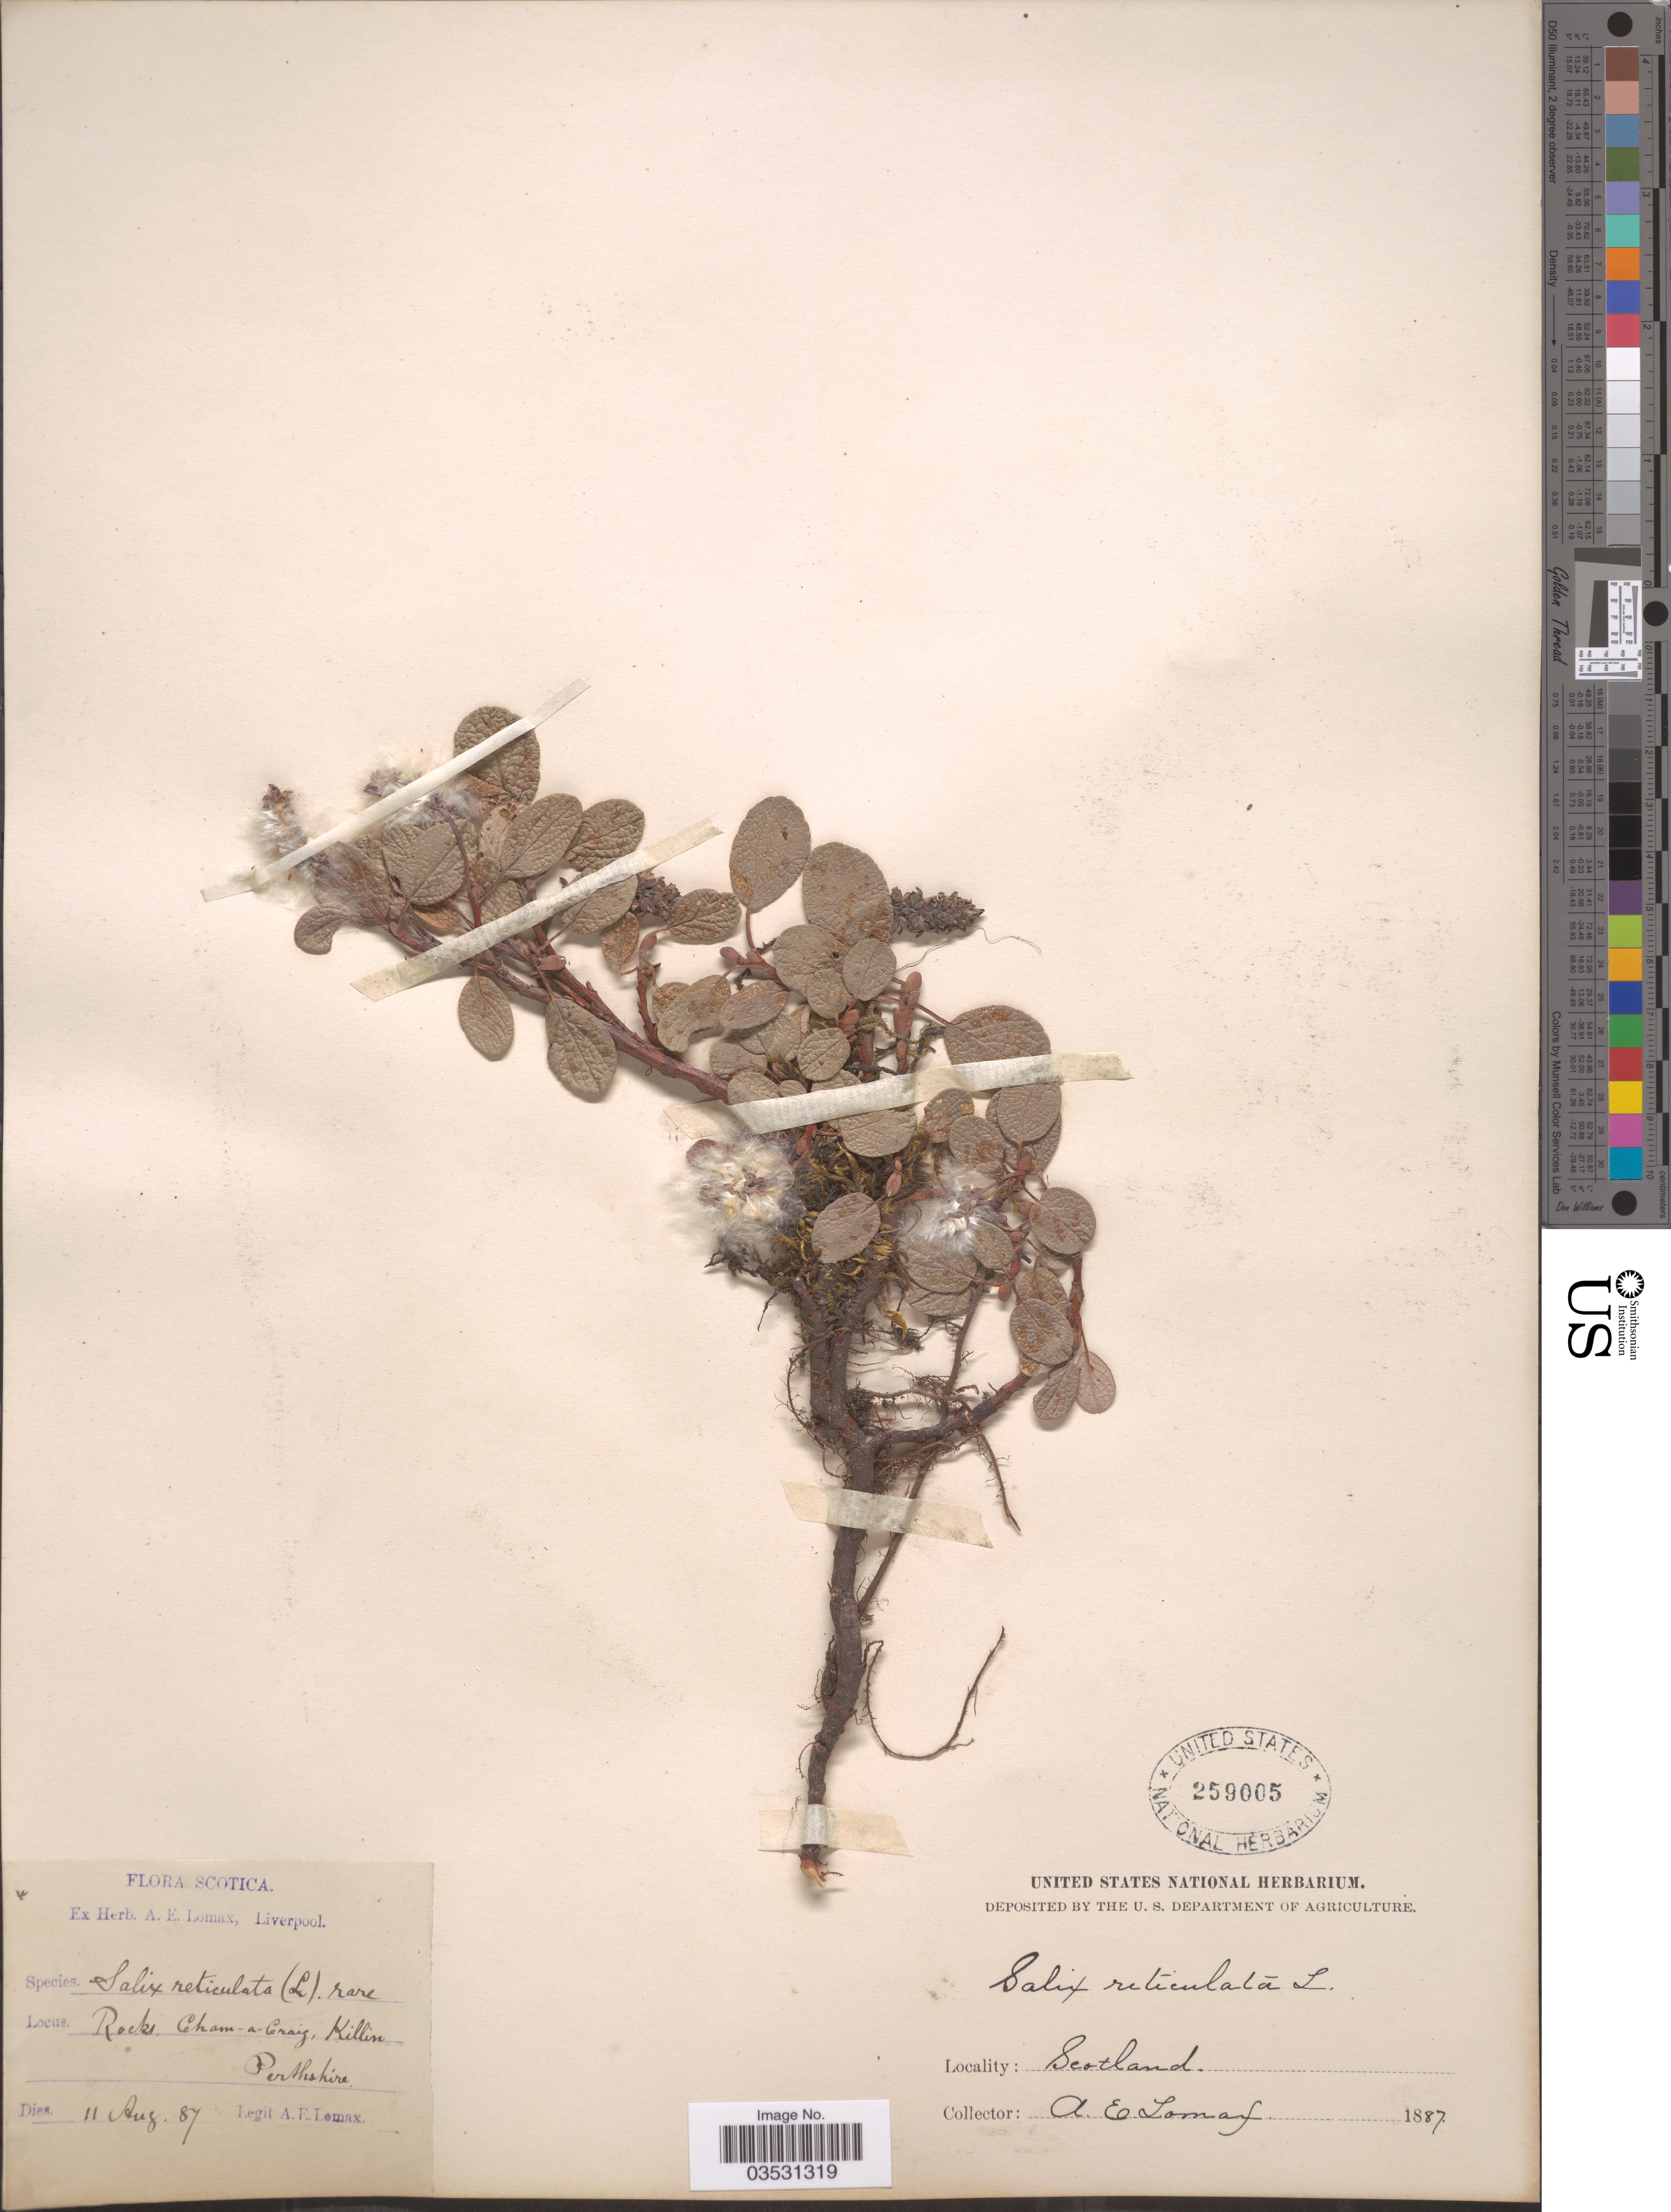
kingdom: Plantae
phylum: Tracheophyta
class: Magnoliopsida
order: Malpighiales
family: Salicaceae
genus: Salix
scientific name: Salix reticulata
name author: L.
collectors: A. Lomax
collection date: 1887-08-11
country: United Kingdom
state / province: Scotland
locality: Scotica. Rocks Cham-a-Craig, Killin. Perthshire.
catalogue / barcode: US 259005